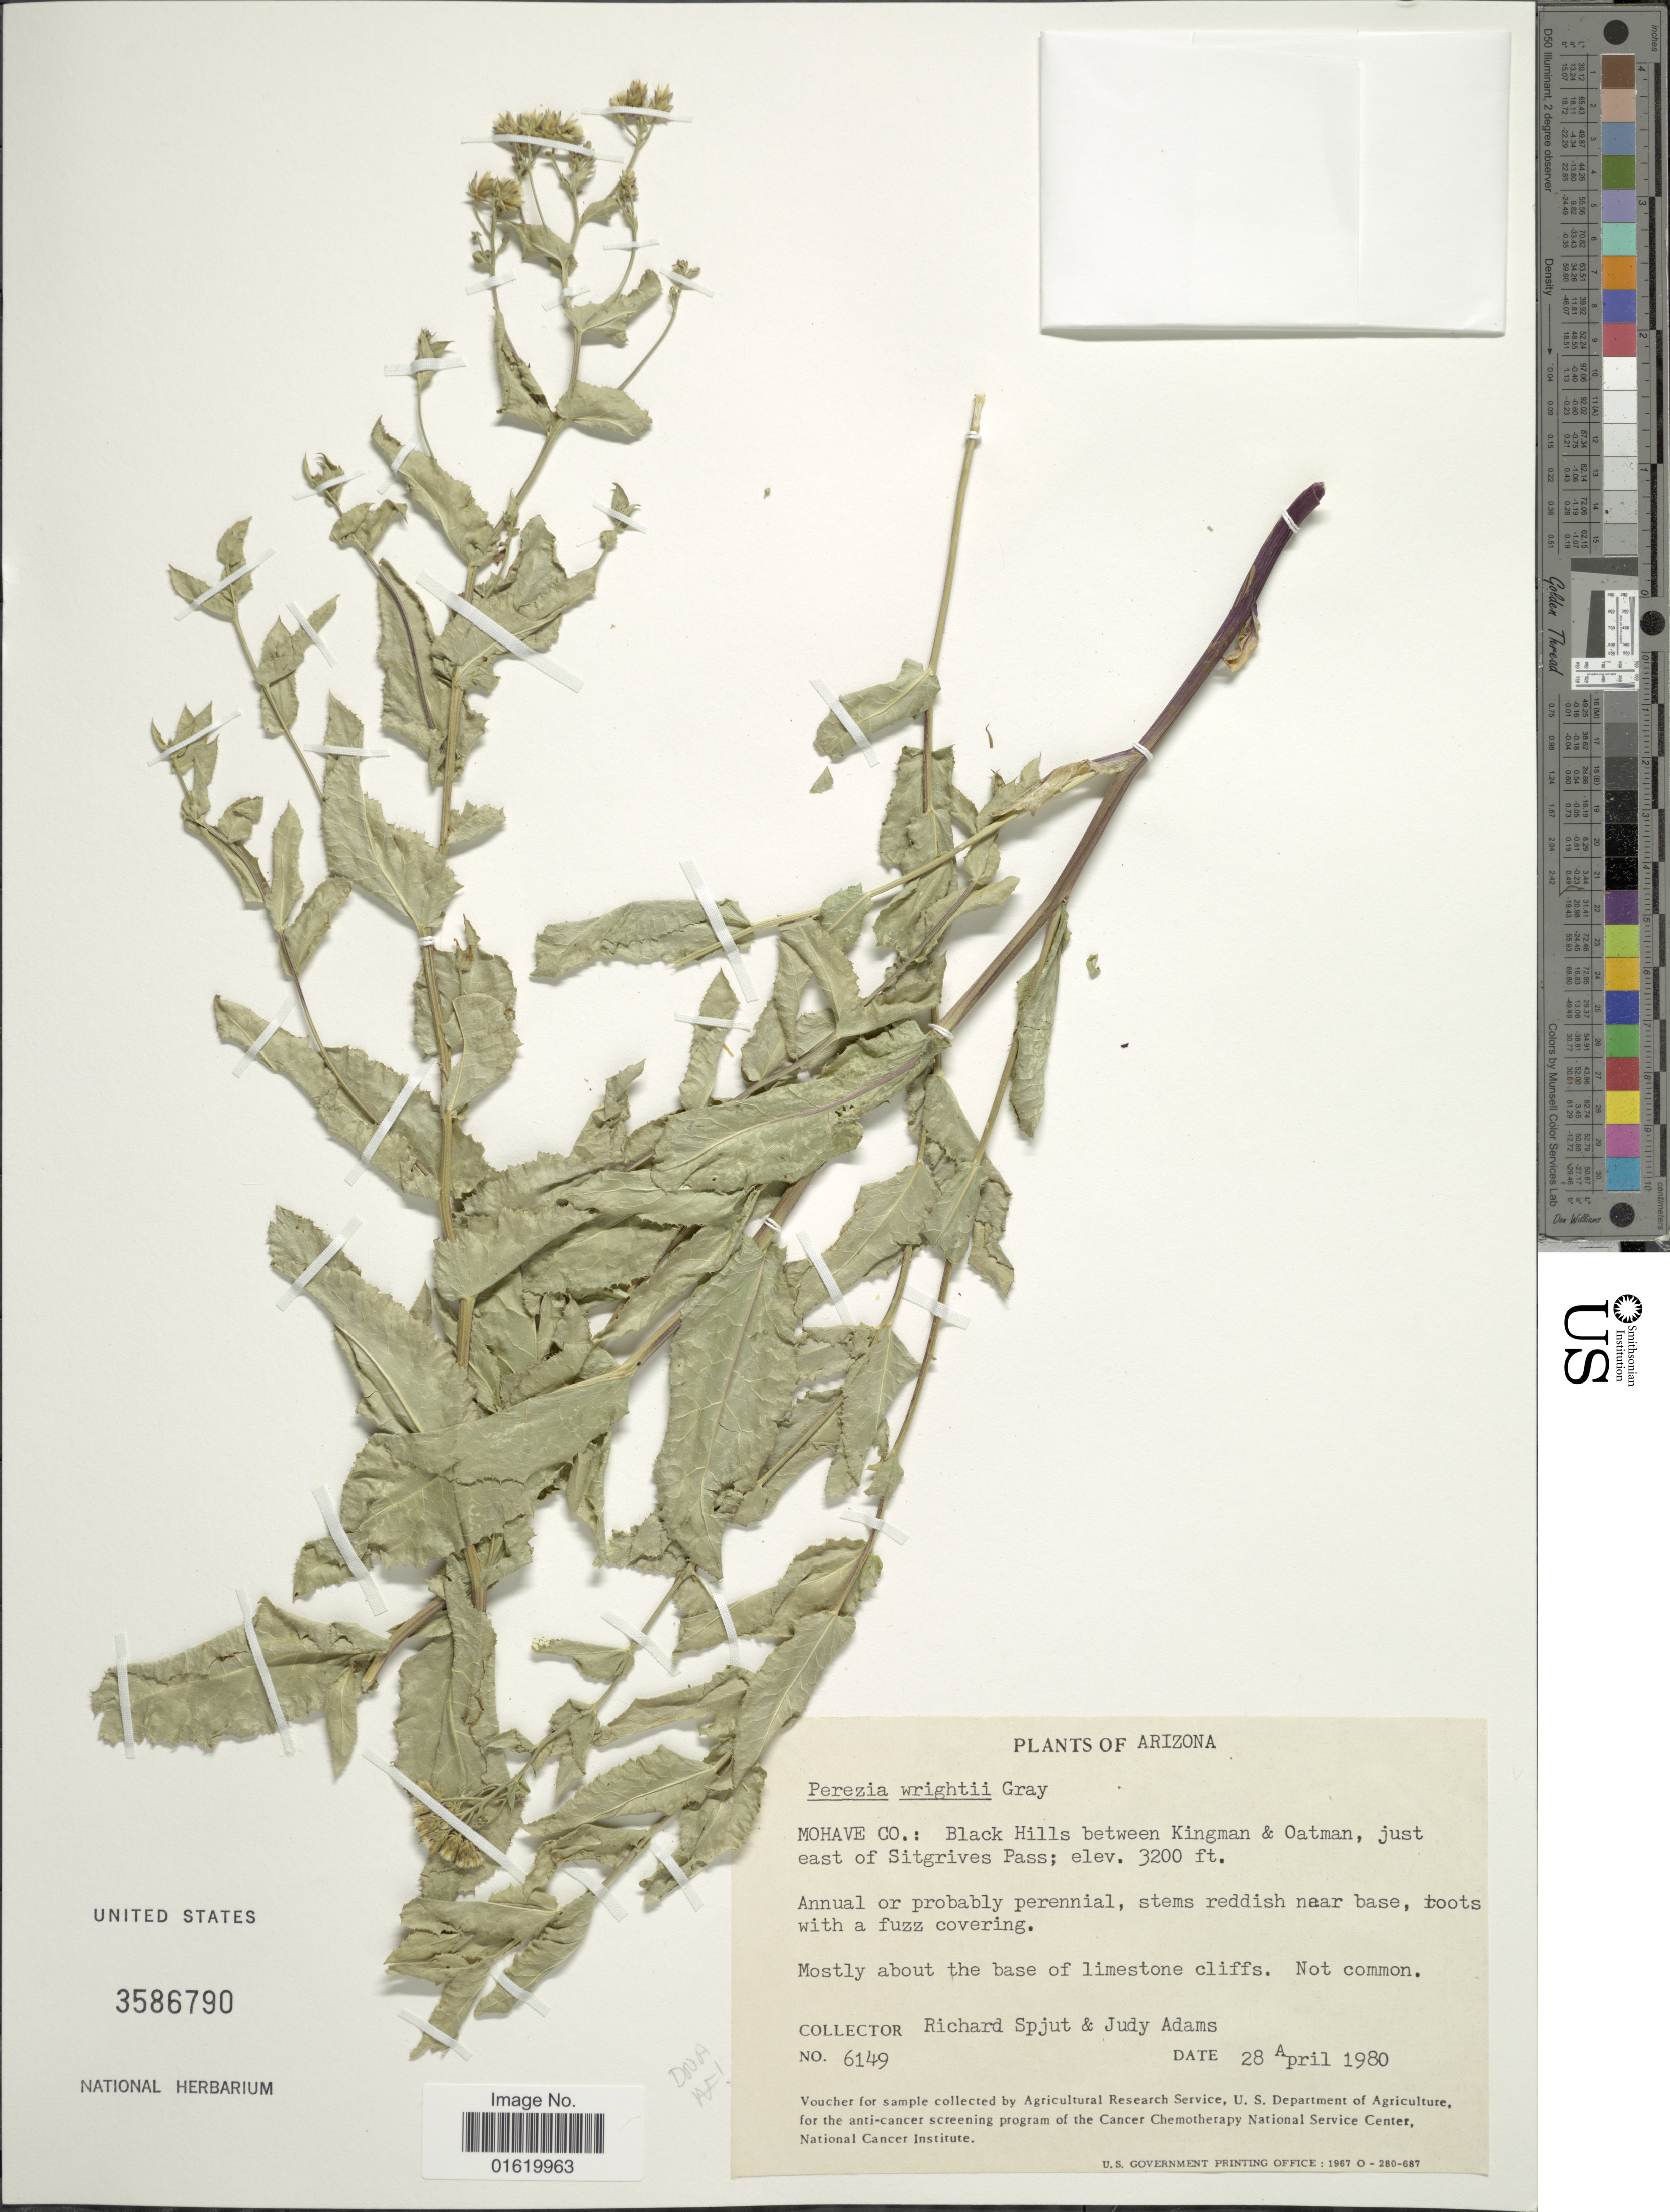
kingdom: Plantae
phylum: Tracheophyta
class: Magnoliopsida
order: Asterales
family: Asteraceae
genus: Acourtia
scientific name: Acourtia wrightii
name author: (A. Gray) Reveal & R.M. King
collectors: R. Spjut & J. Adams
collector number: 6149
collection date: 1980-04-28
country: United States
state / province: Arizona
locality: Mohave Co.: Black Hills between Kingman & Oatman, just east of Sitgrives Pass.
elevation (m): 975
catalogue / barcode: US 3586790